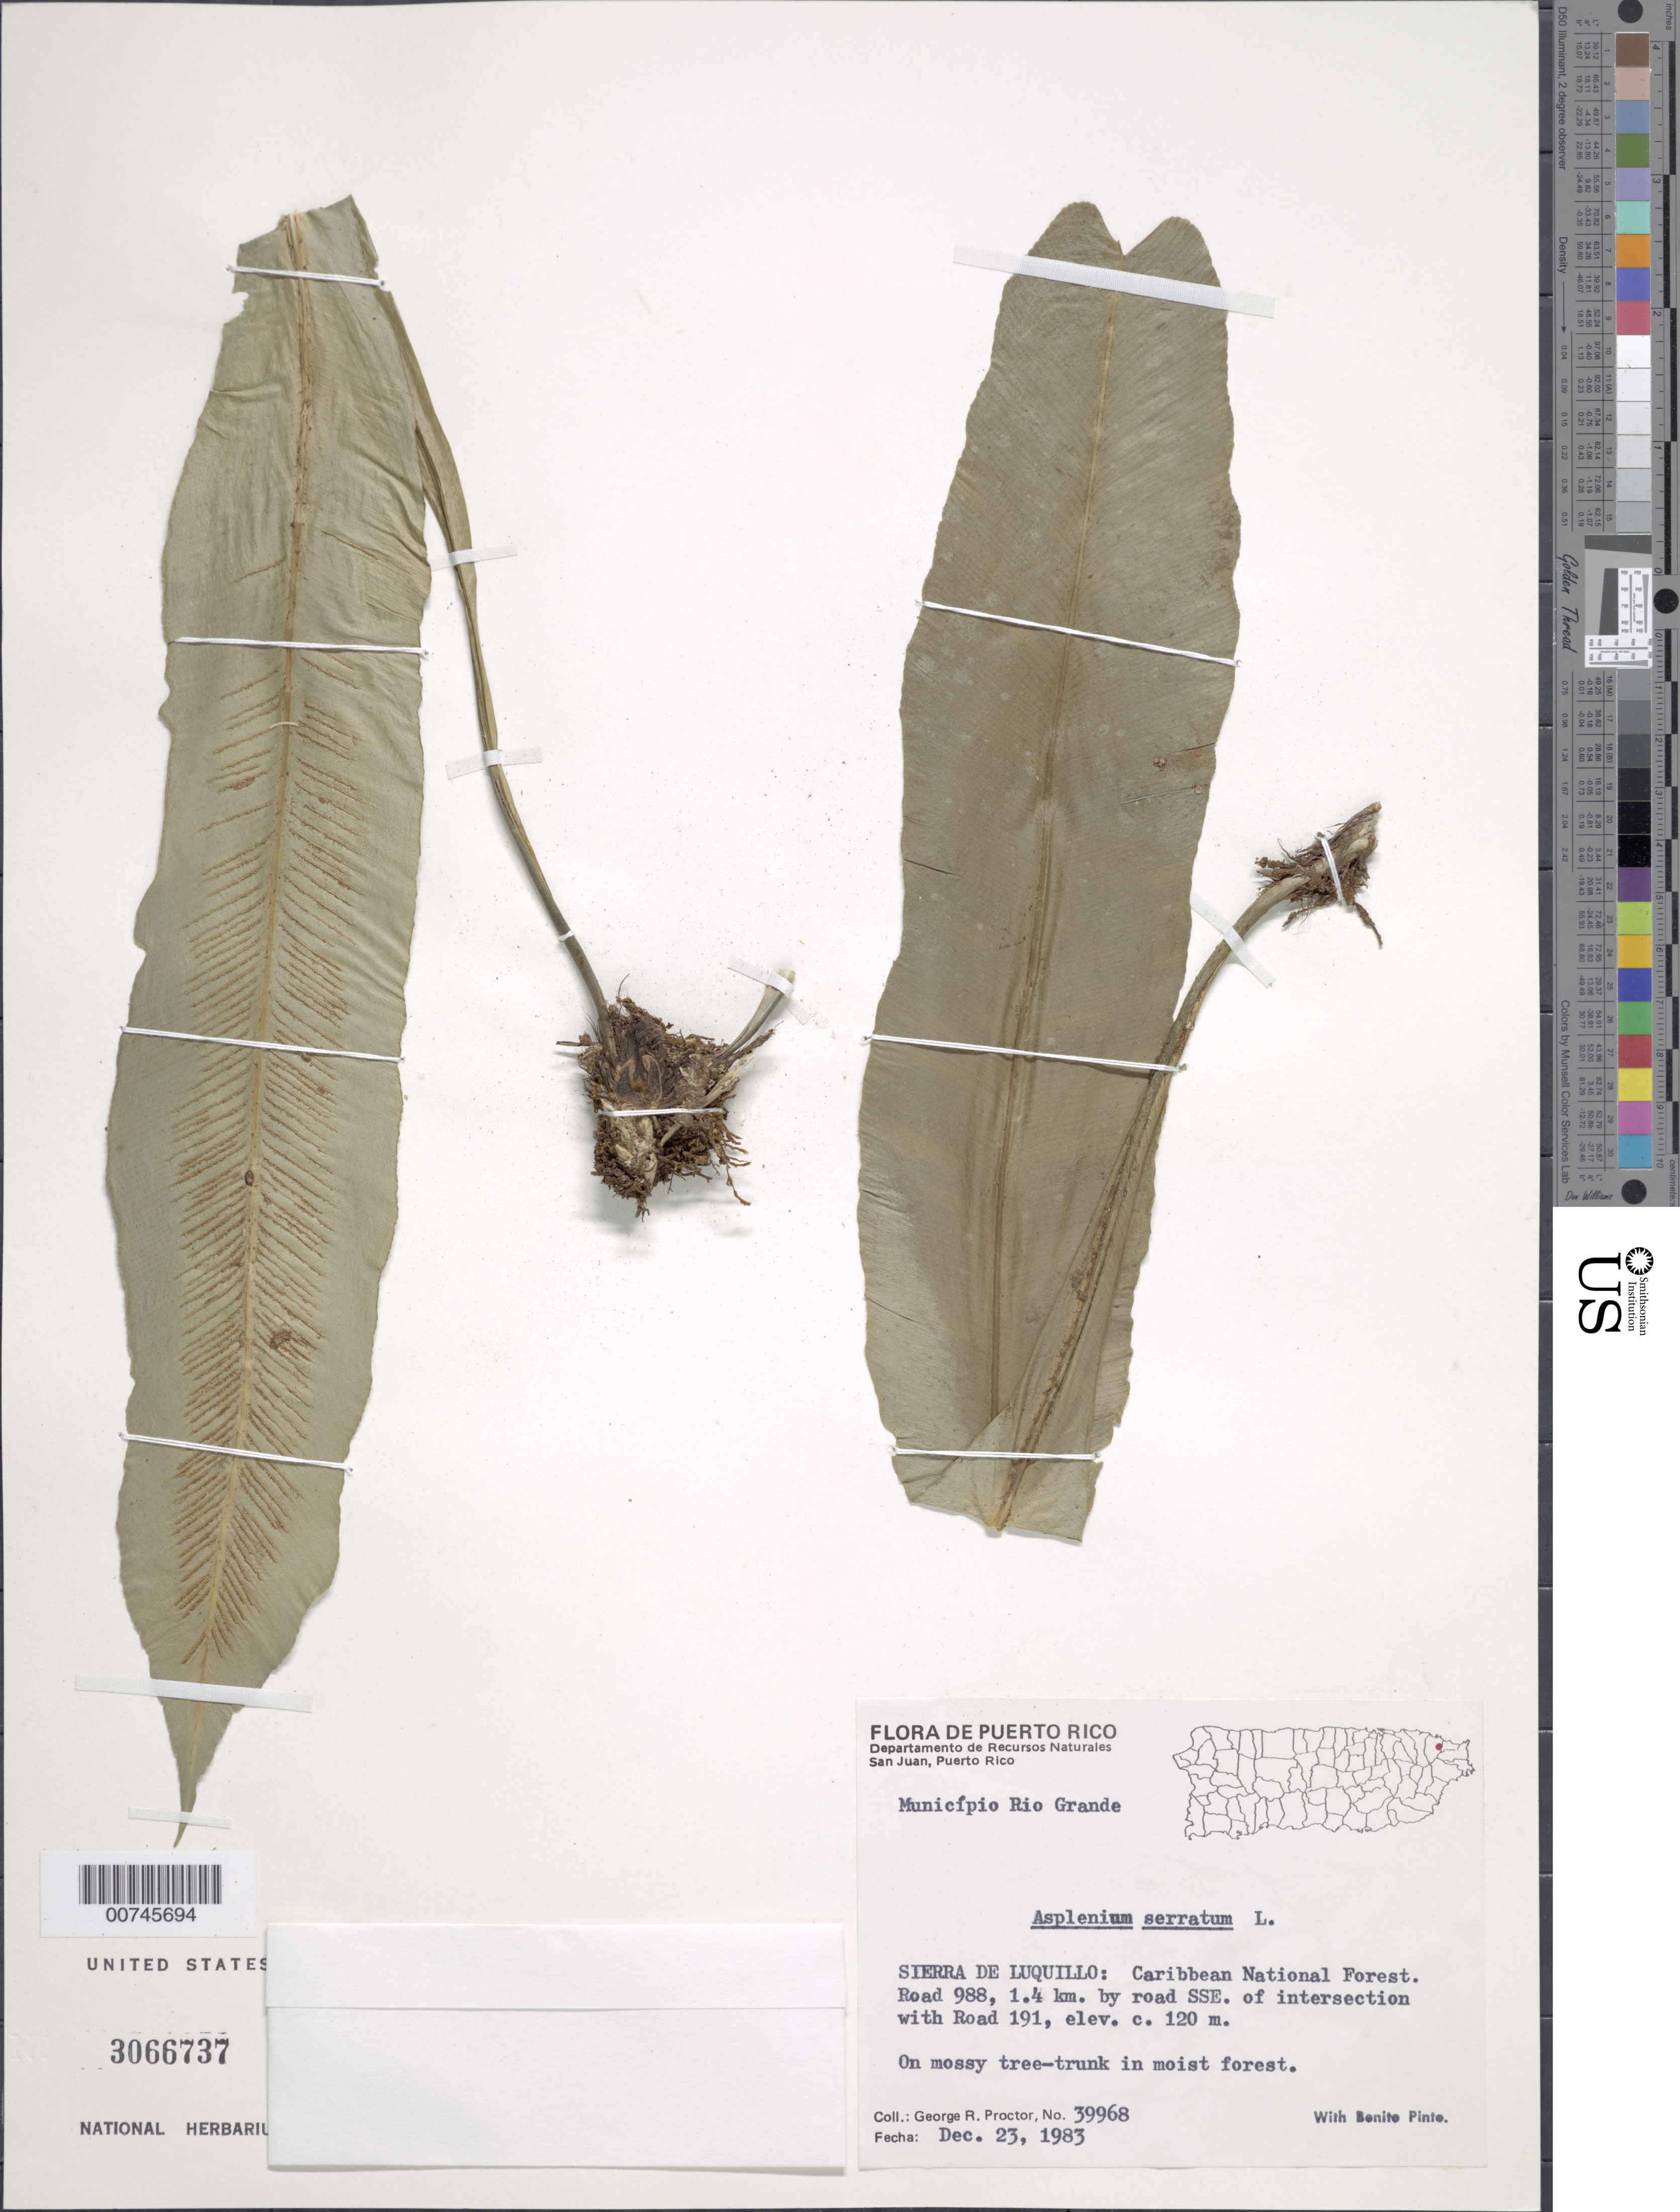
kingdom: Plantae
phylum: Tracheophyta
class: Polypodiopsida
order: Polypodiales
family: Aspleniaceae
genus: Asplenium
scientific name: Asplenium serratum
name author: L.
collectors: G. R. Proctor & B. Pinto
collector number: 39968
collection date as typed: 23 Dec 1983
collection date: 1983-12-23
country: Puerto Rico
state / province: Río Grande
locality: Sierra de Luquillo: Caribbean National Forest. Road 988, 1.4 km by road SSE of intersection with Road 191. Municipio Río Grande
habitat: On mossy tree-trunk in moist forest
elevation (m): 120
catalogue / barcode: US 3066737